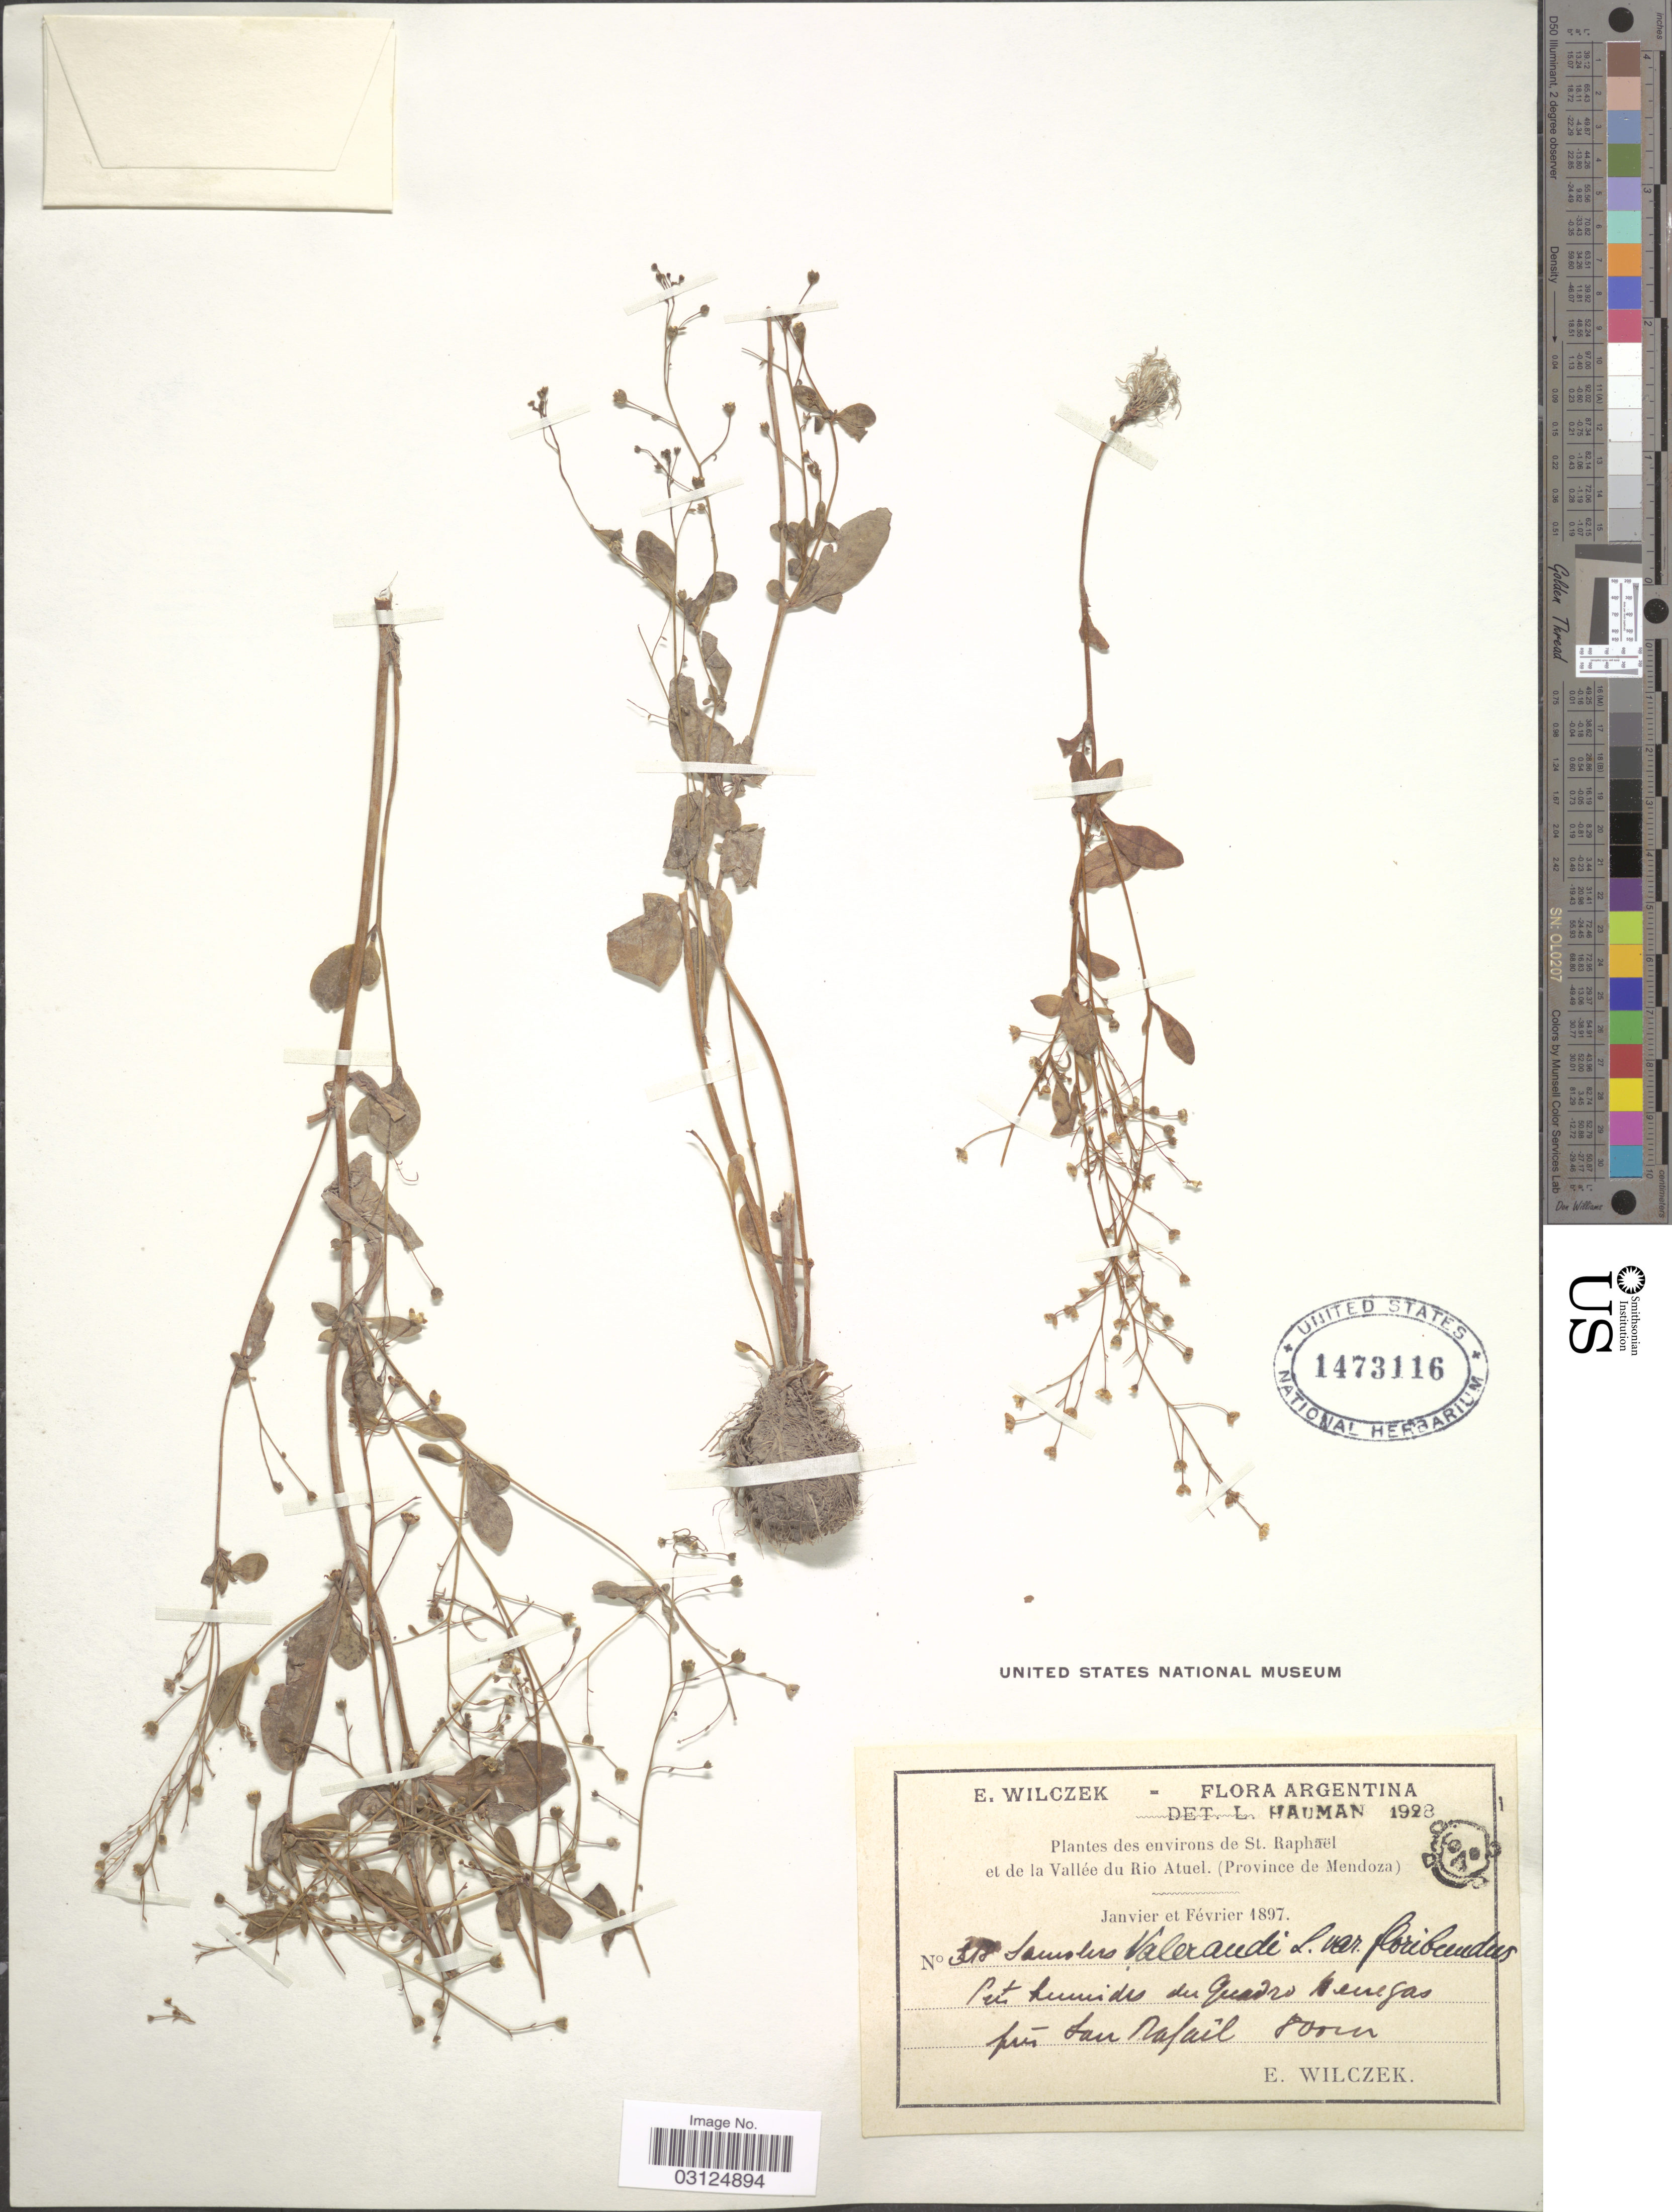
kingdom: Plantae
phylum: Tracheophyta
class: Magnoliopsida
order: Ericales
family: Primulaceae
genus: Samolus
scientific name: Samolus parviflorus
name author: Raf.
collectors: E. Wilczek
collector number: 318*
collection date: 1897-01/1897-02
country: Argentina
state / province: Mendoza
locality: Environs de St. Raphaël et de la Vallée du Rio Atuel. Près San Rafaîl.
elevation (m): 800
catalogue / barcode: US 1473116